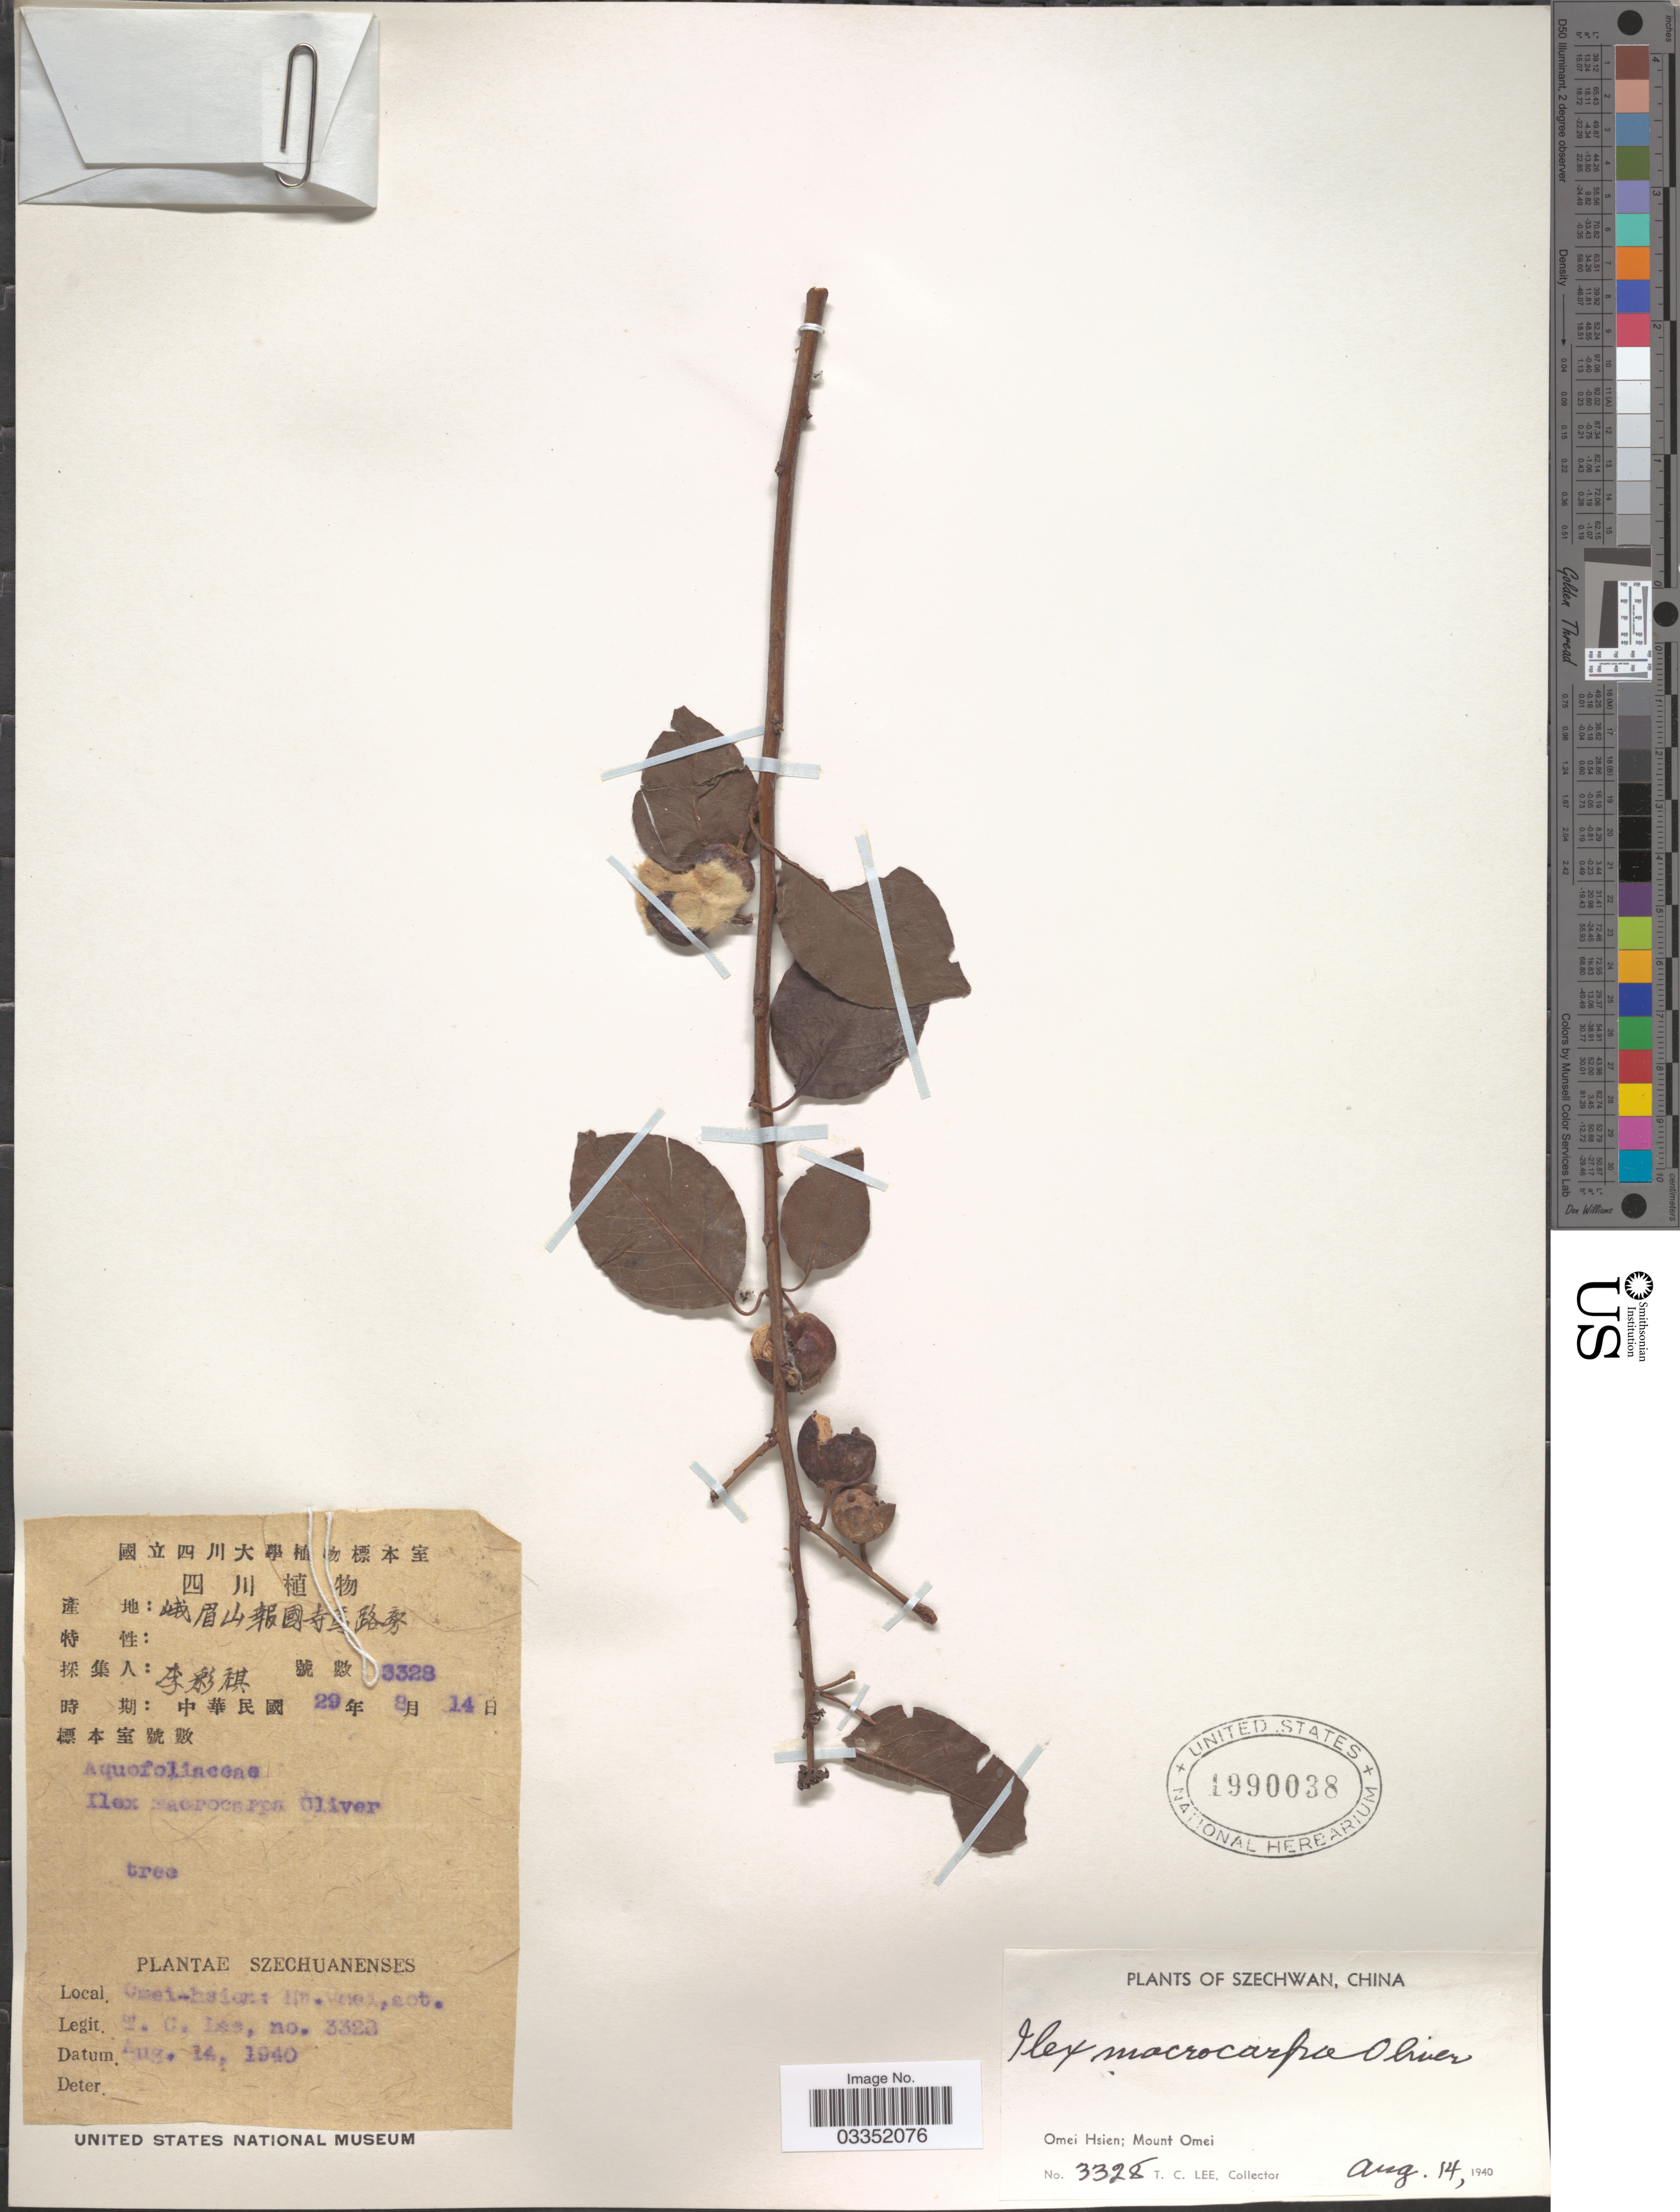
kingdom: Plantae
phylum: Tracheophyta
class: Magnoliopsida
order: Aquifoliales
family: Aquifoliaceae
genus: Ilex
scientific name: Ilex macrocarpa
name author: Oliv.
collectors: T. Lee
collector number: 3328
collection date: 1940-08-14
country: China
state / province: Sichuan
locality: Szechwan. Omei Hsien; Mount Omei.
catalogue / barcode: US 1990038